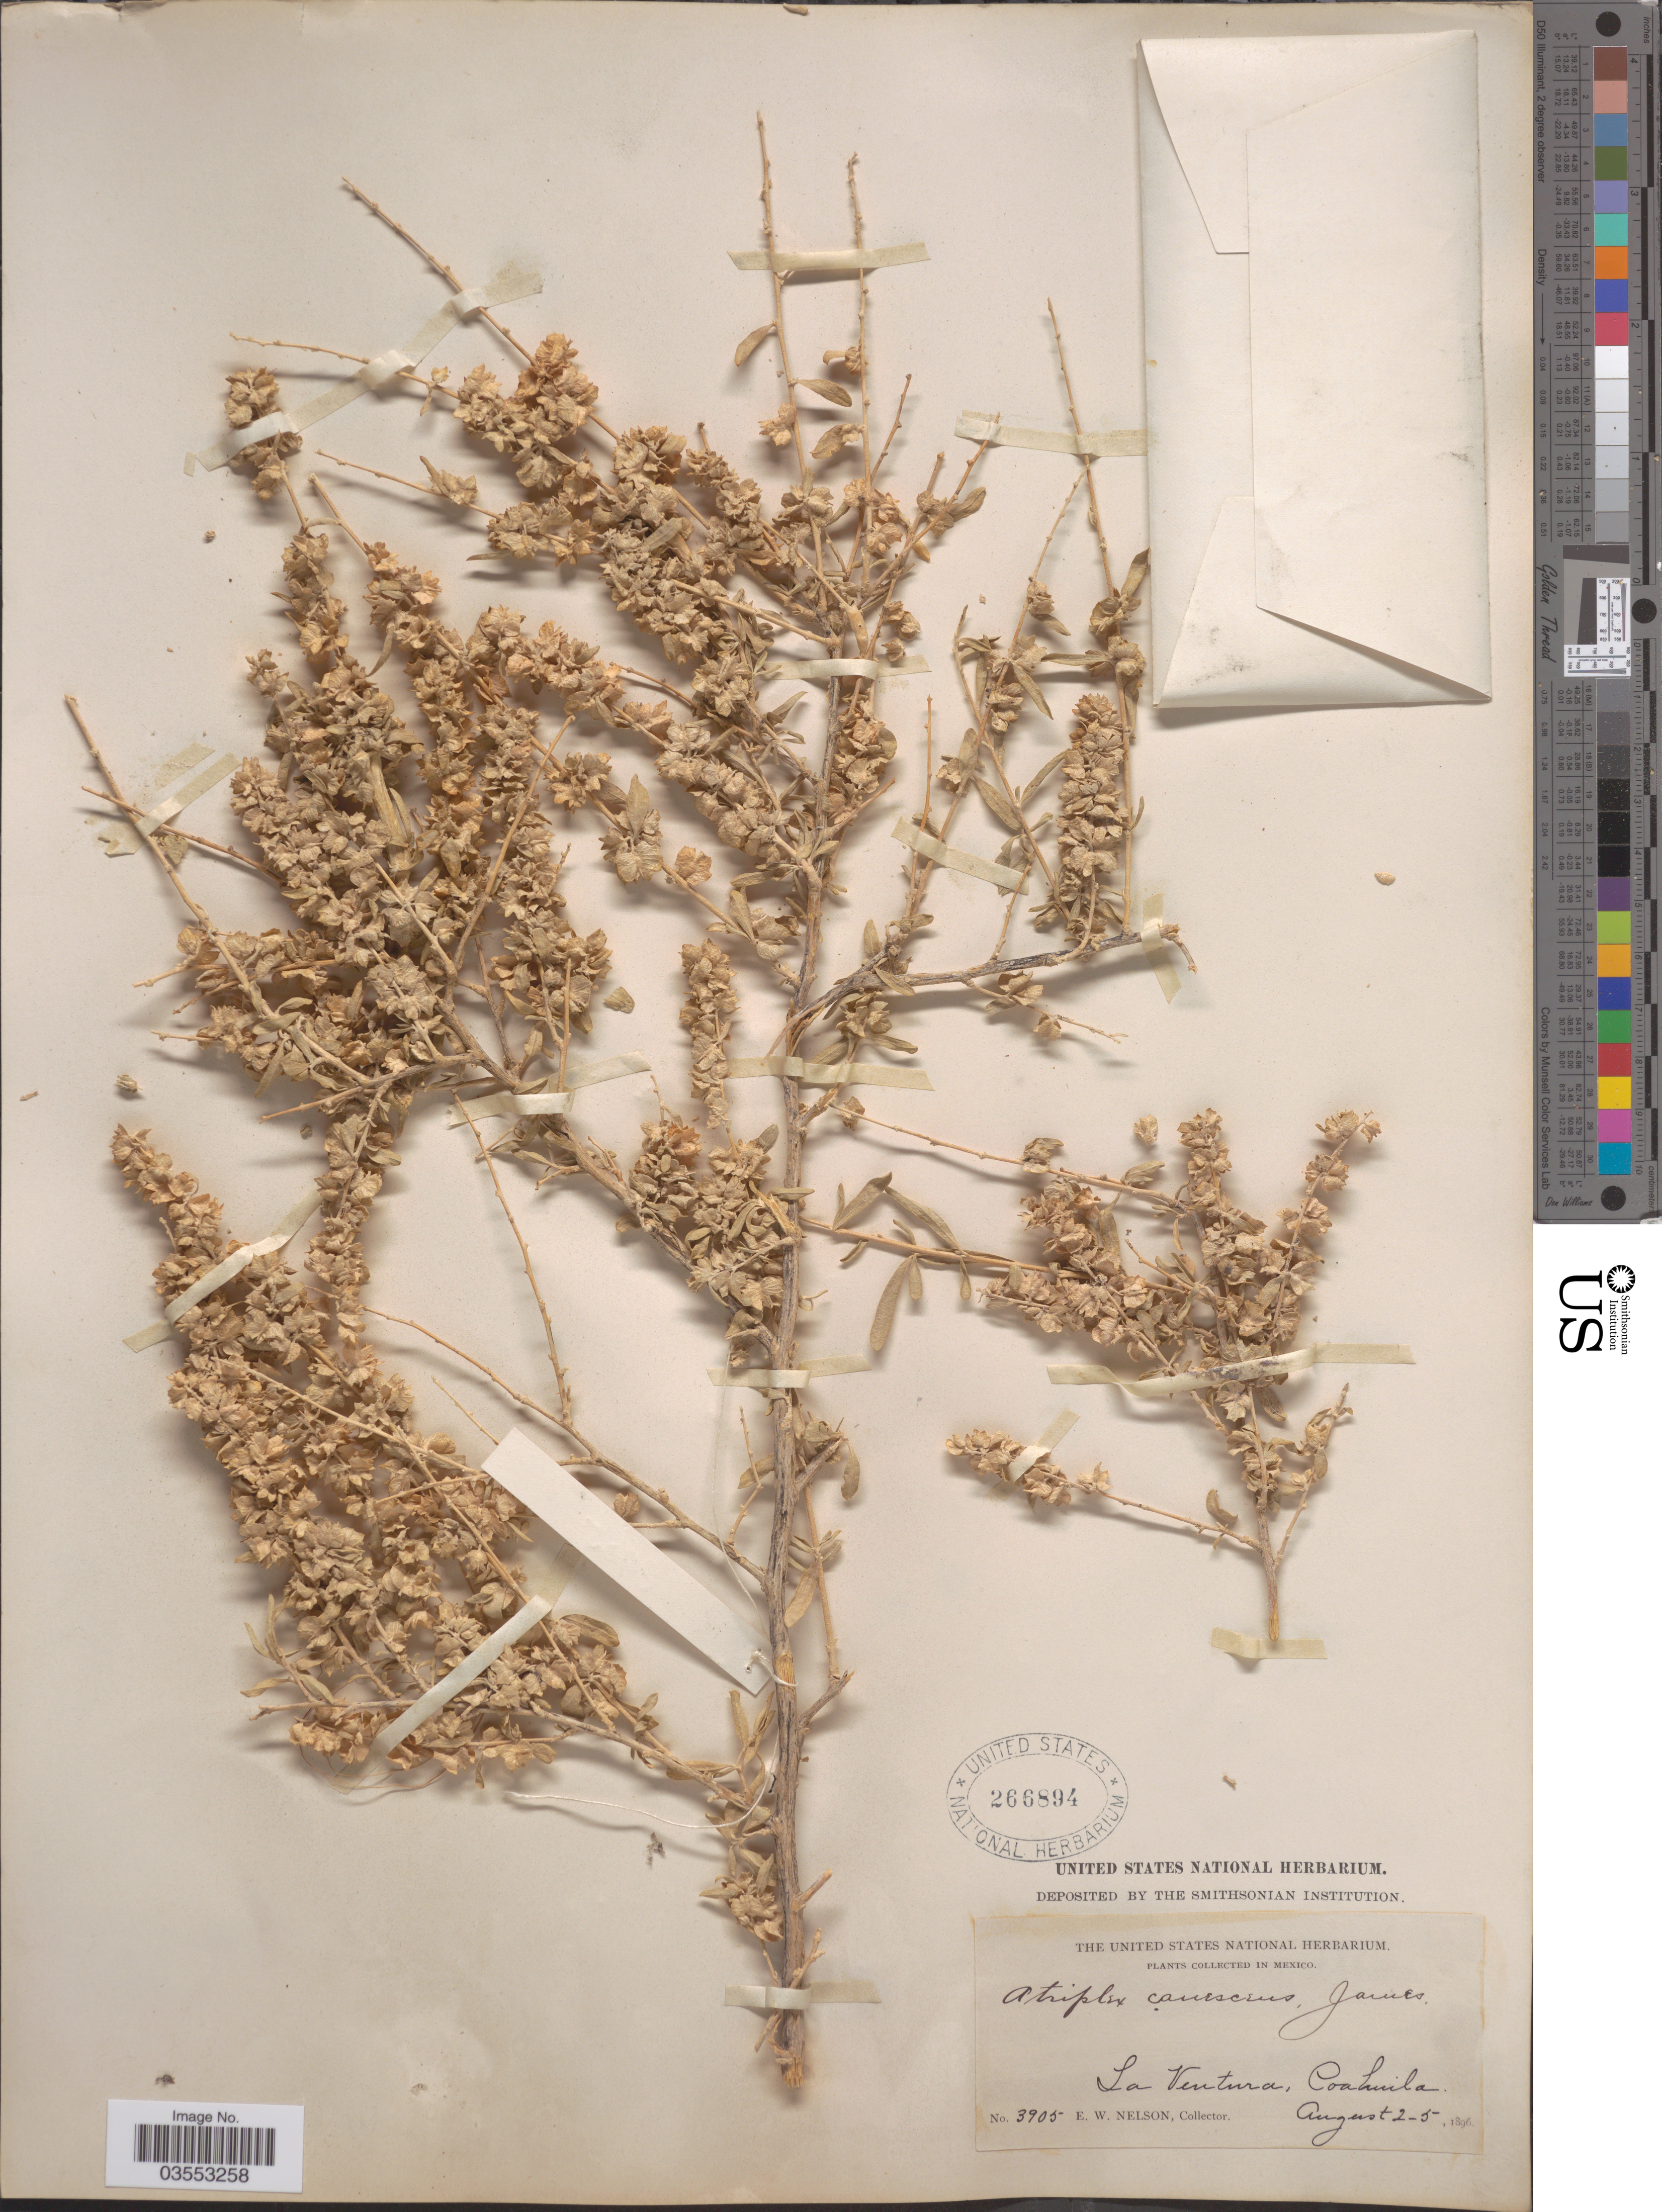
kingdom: Plantae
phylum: Tracheophyta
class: Magnoliopsida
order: Caryophyllales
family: Amaranthaceae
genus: Atriplex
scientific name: Atriplex canescens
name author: (Pursh) Nutt.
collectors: E. W. Nelson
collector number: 3905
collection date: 1896-08-02/1896-08-05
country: Mexico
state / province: Coahuila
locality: La Ventura.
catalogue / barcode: US 266894